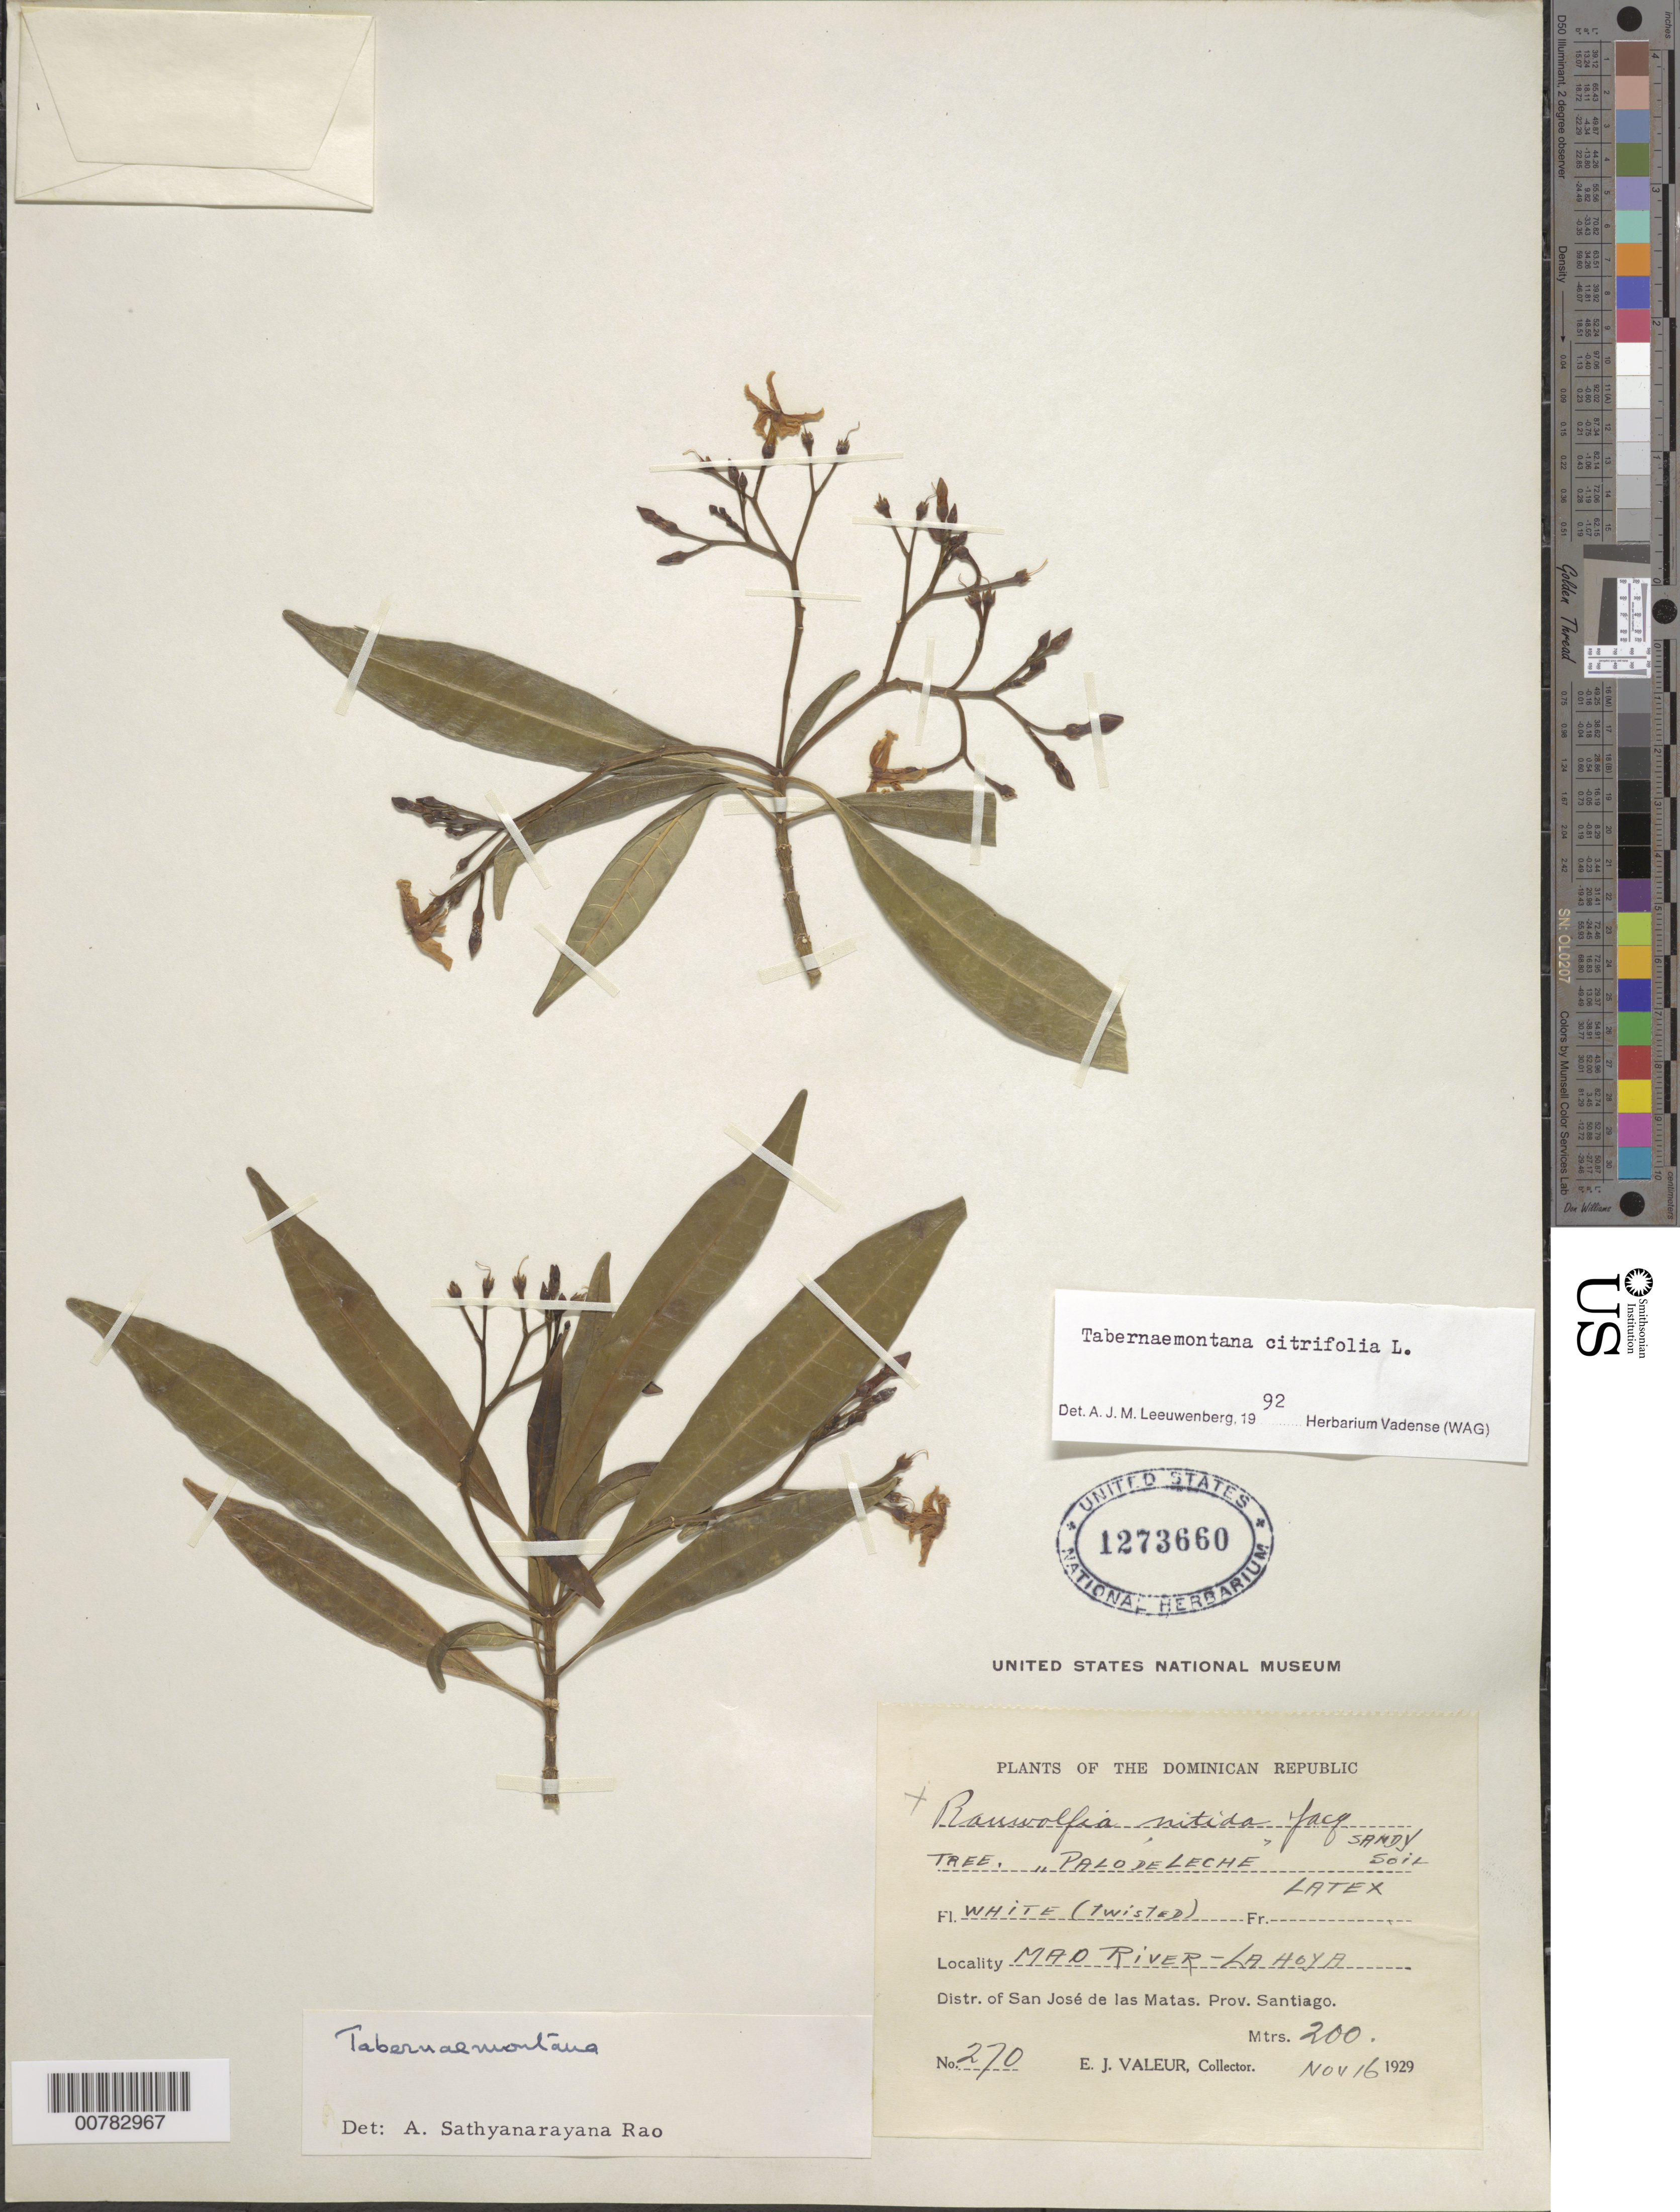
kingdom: Plantae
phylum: Tracheophyta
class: Magnoliopsida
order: Gentianales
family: Apocynaceae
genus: Tabernaemontana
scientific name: Tabernaemontana citrifolia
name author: L.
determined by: Leeuwenberg, A. J. M.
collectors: E. Valeur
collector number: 270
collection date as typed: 16 Nov 1929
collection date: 1929-11-16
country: Dominican Republic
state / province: Santiago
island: Hispaniola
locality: San José de las Matas, Mao River-La Hoya.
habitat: Sandy soil.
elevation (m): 200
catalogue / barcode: US 1273660